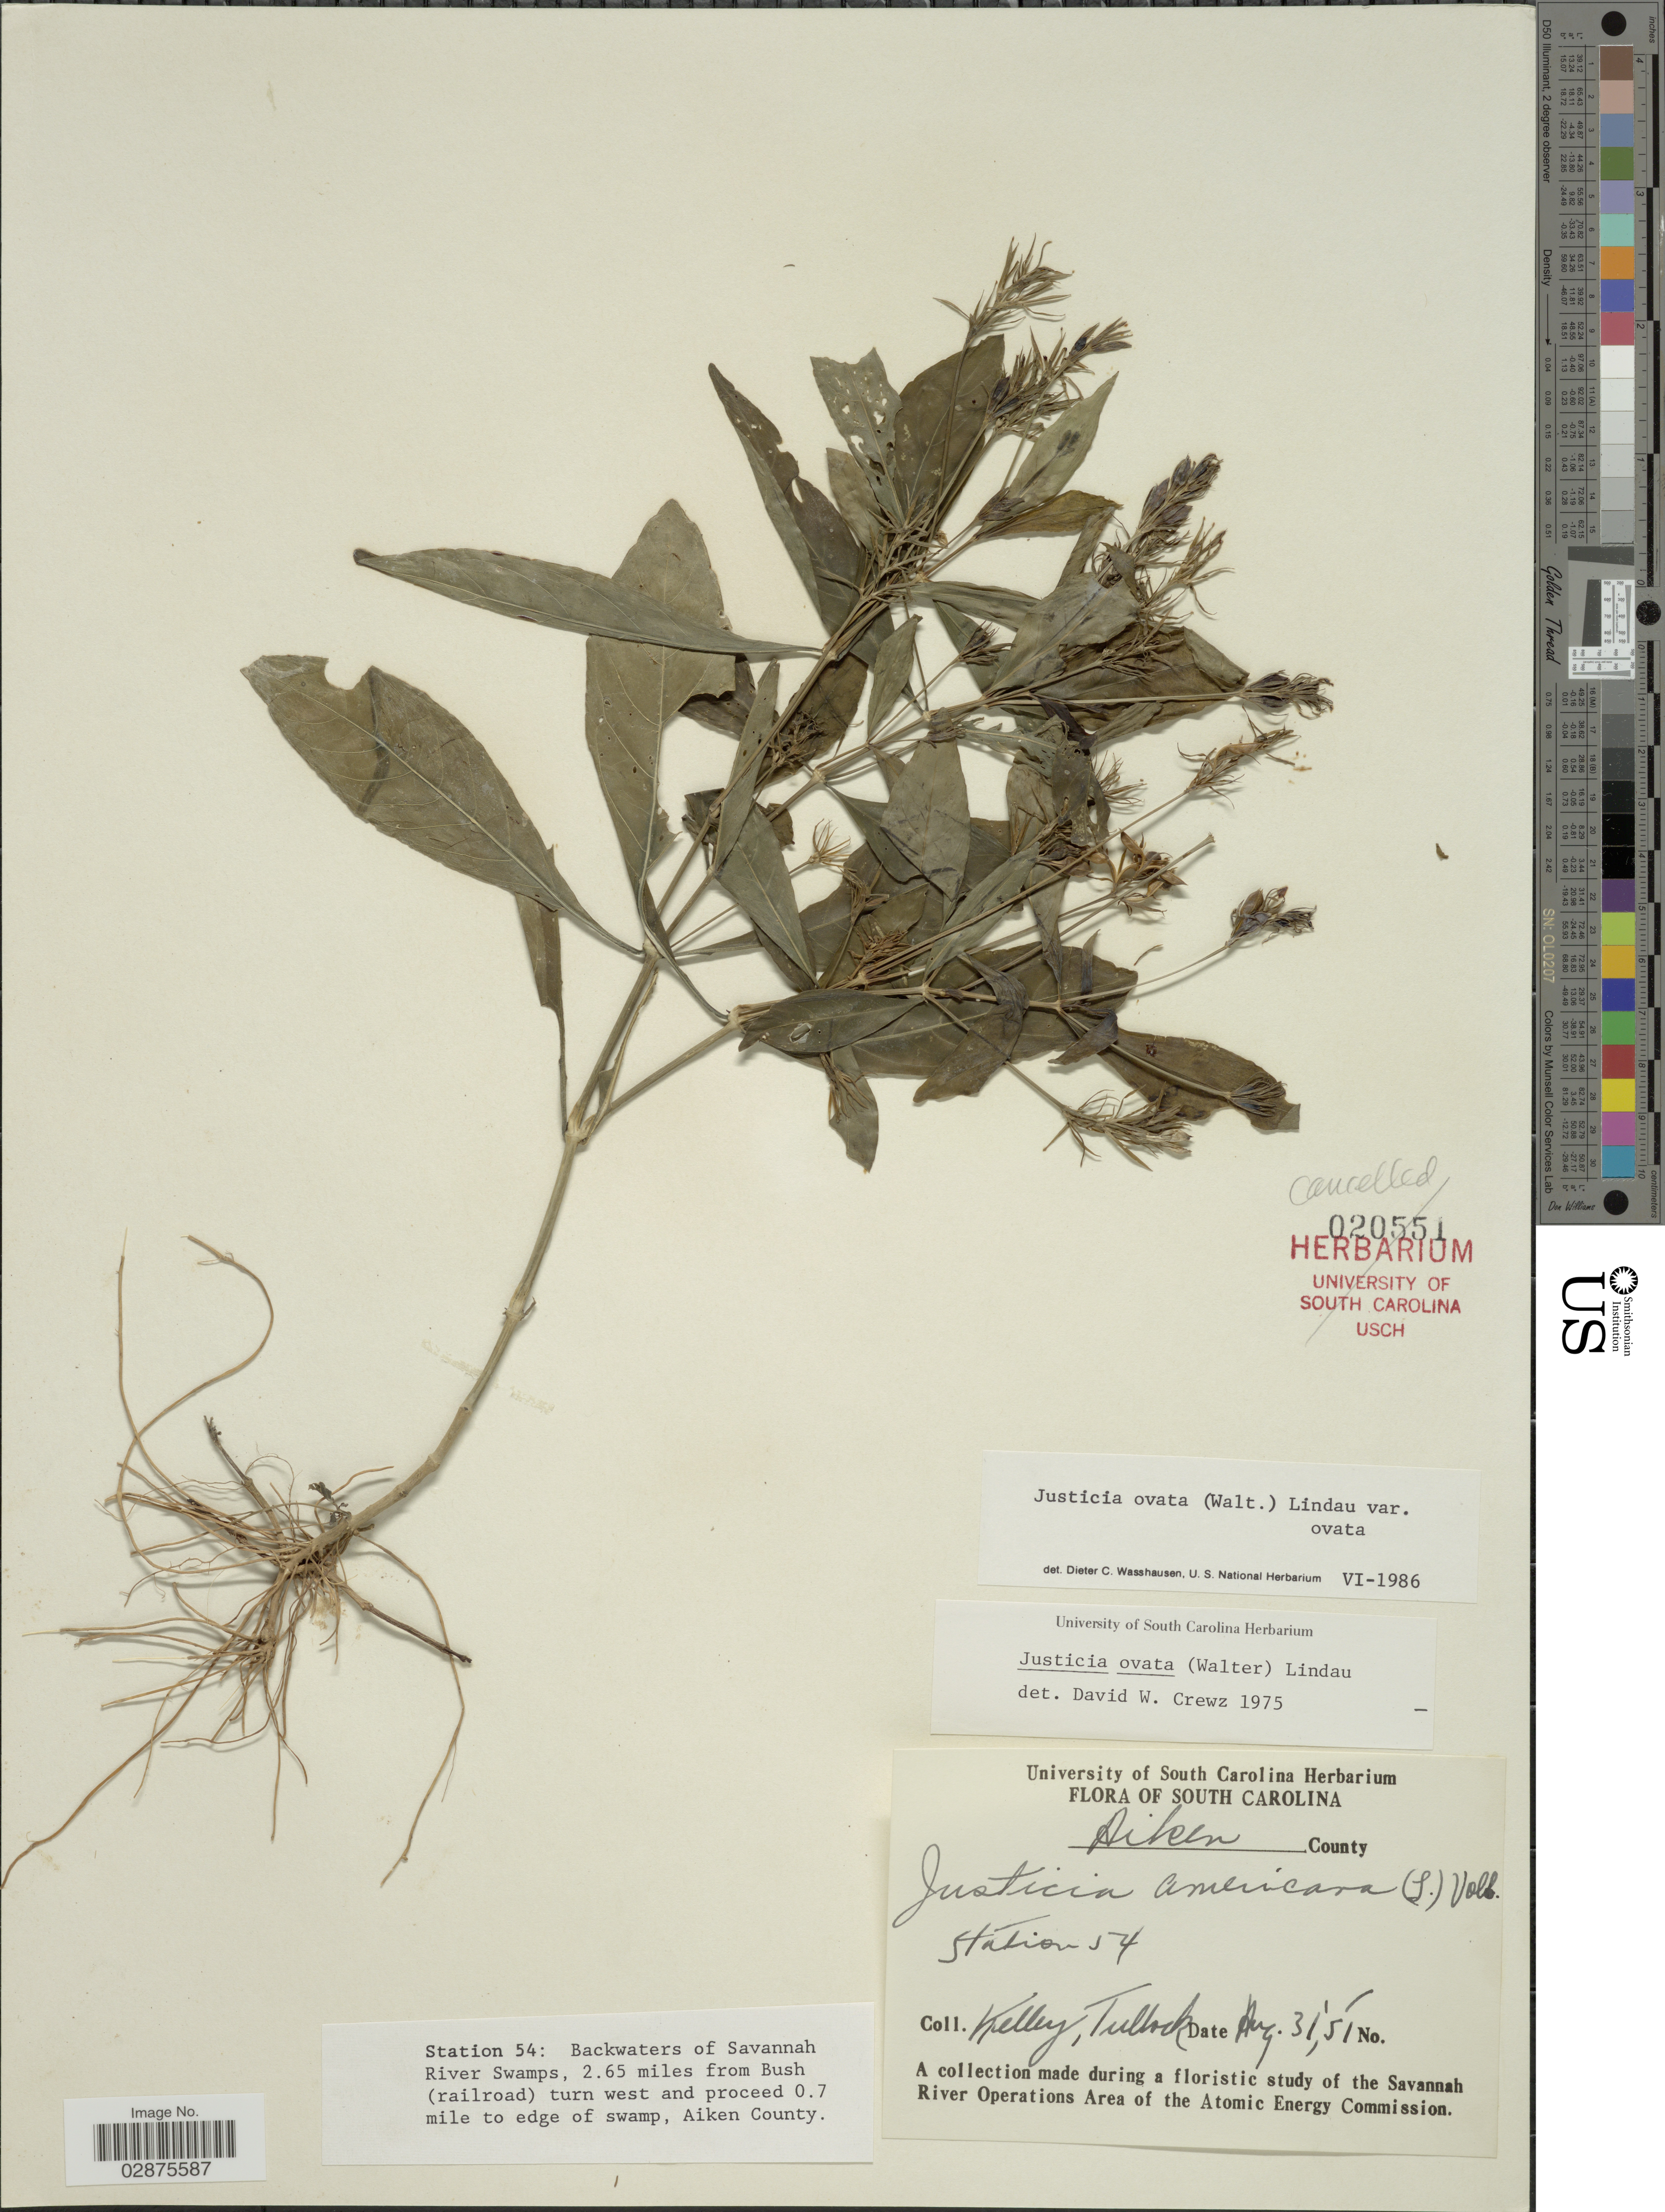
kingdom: Plantae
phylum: Tracheophyta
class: Magnoliopsida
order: Lamiales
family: Acanthaceae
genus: Justicia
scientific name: Justicia ovata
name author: E. Mey.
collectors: Kelley & Tulloch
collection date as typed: Transcribed d/m/y: 31/8/51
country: United States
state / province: South Carolina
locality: Aiken County. Station 54: Backwaters of Savannah River Swamps, 2.65 miles from Bush (railroad) turn west and proceed 0.7 mile to edge of swamp, Aiken County.